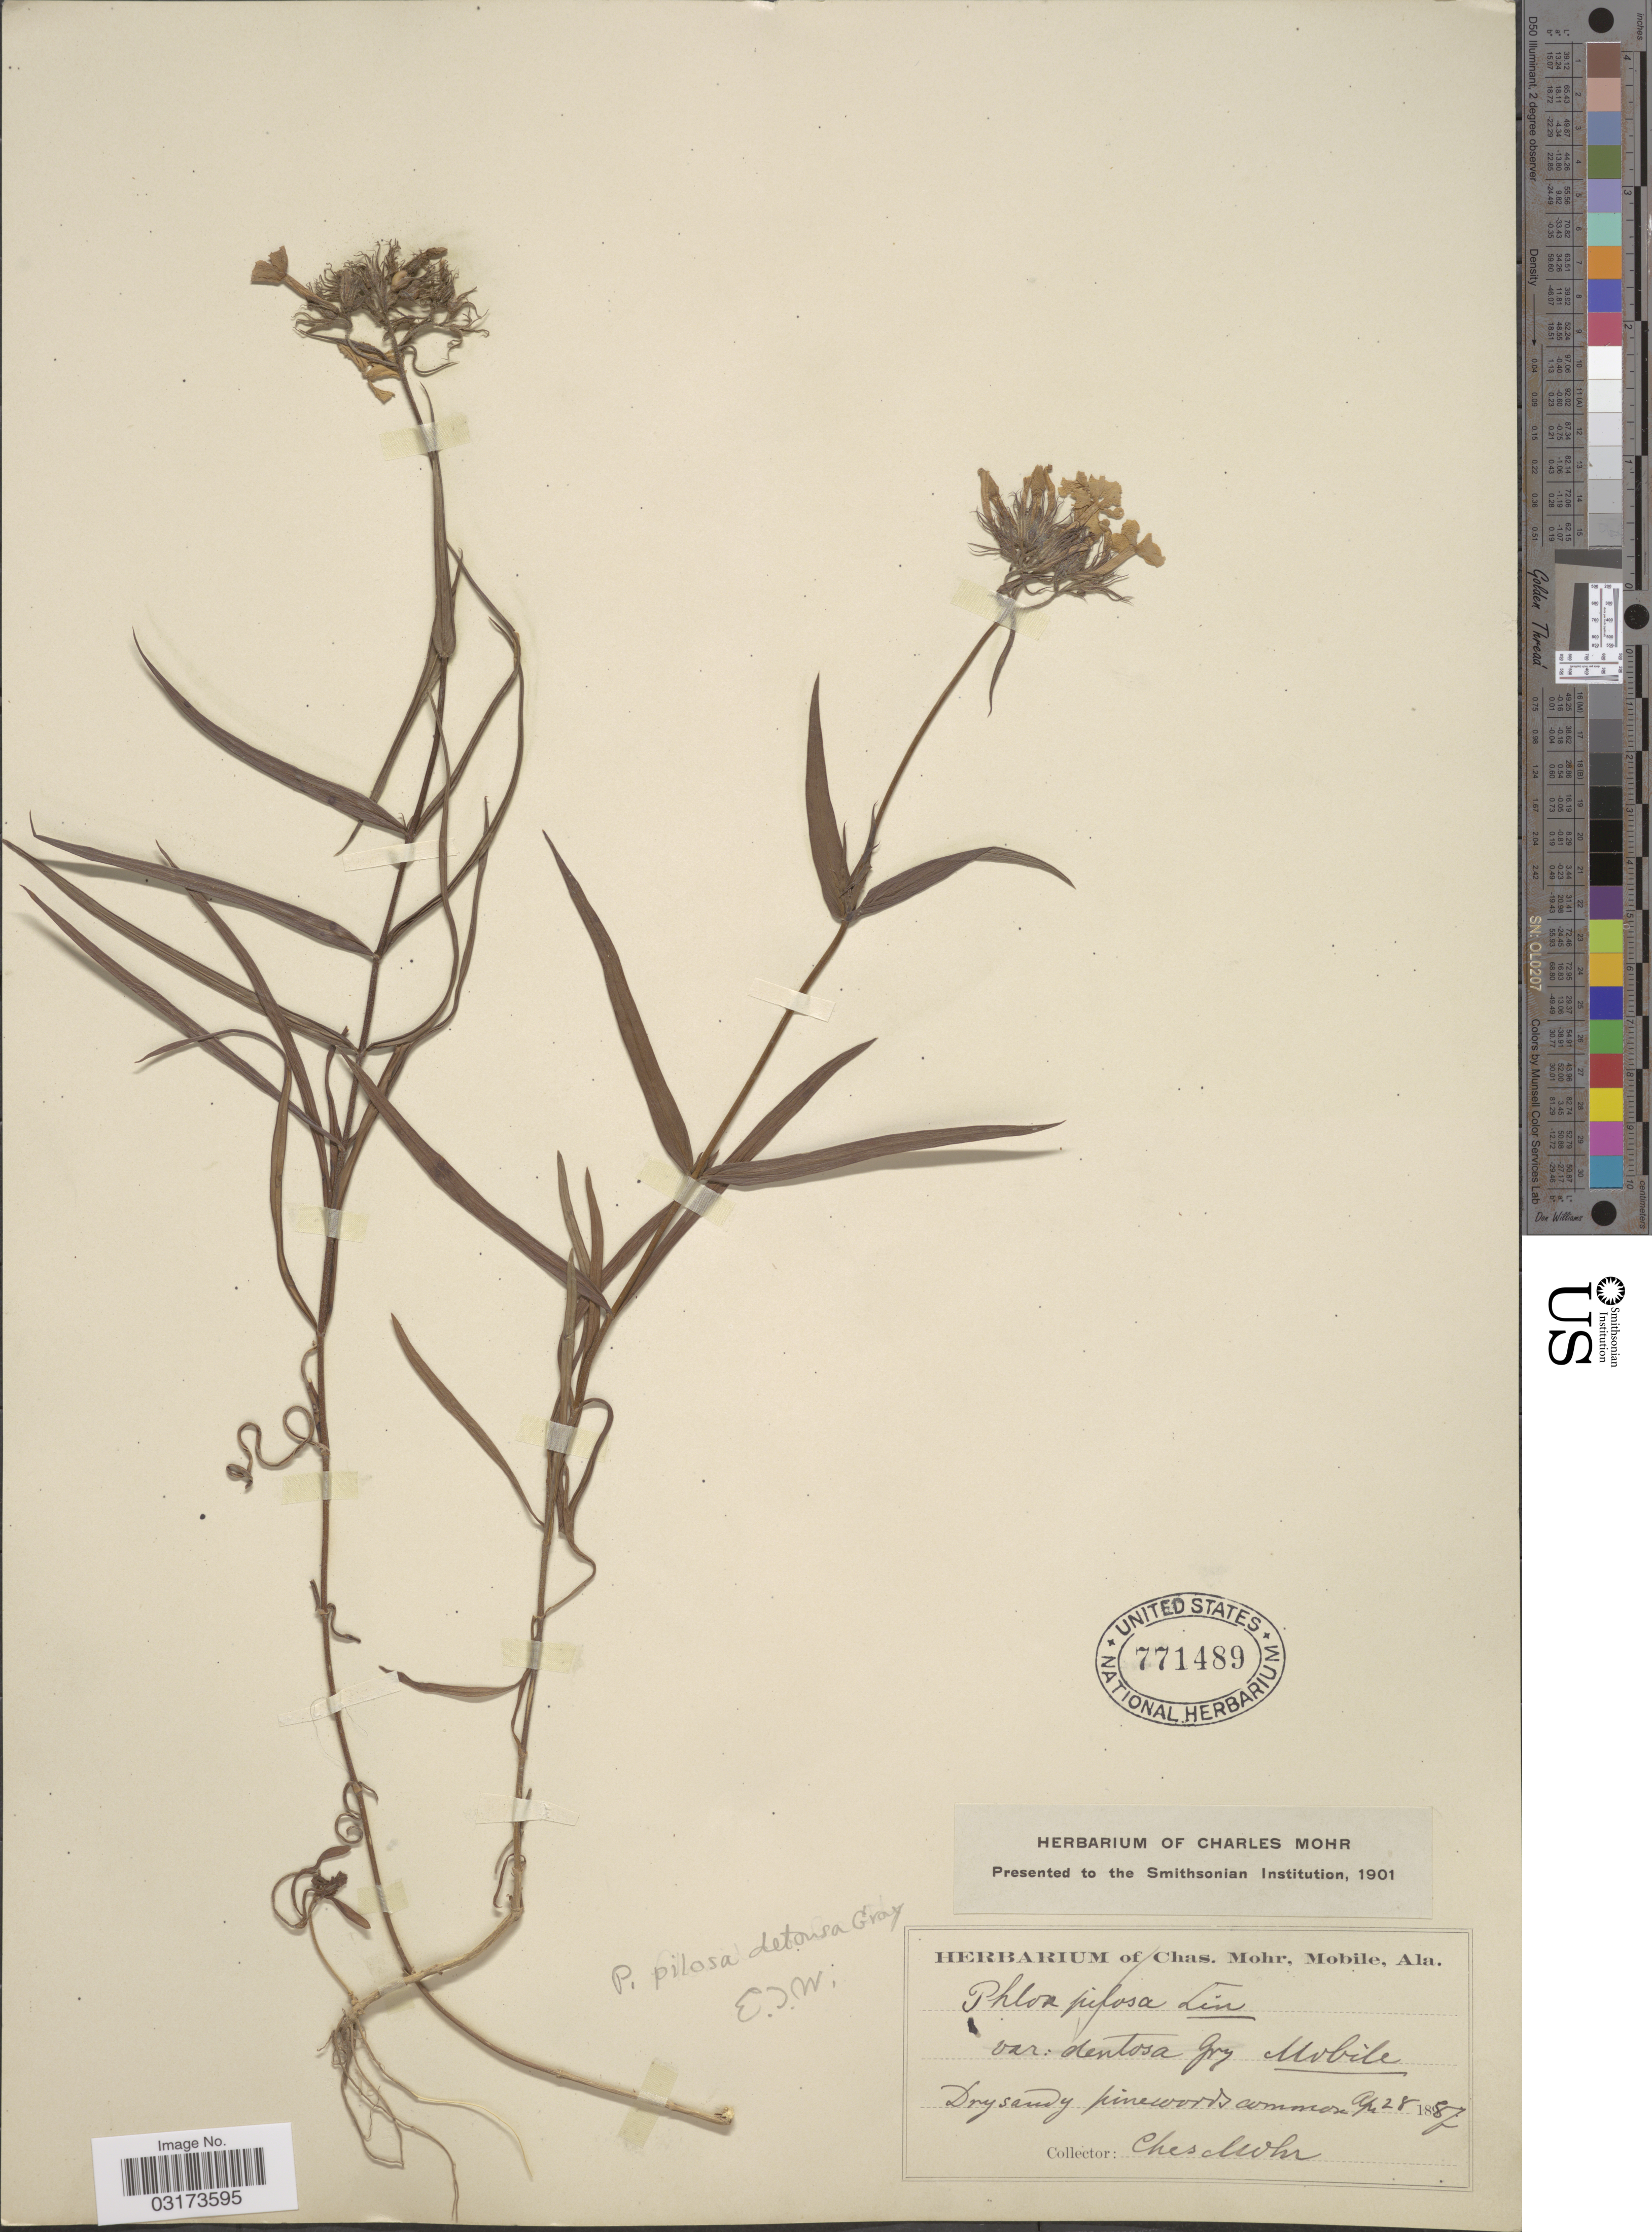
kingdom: Plantae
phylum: Tracheophyta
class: Magnoliopsida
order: Ericales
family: Polemoniaceae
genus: Phlox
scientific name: Phlox pilosa var. detonsa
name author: A. Gray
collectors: Mohr, C. T. (herbarium)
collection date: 1887-04-28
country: United States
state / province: Alabama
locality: Mobile.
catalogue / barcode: US 771489